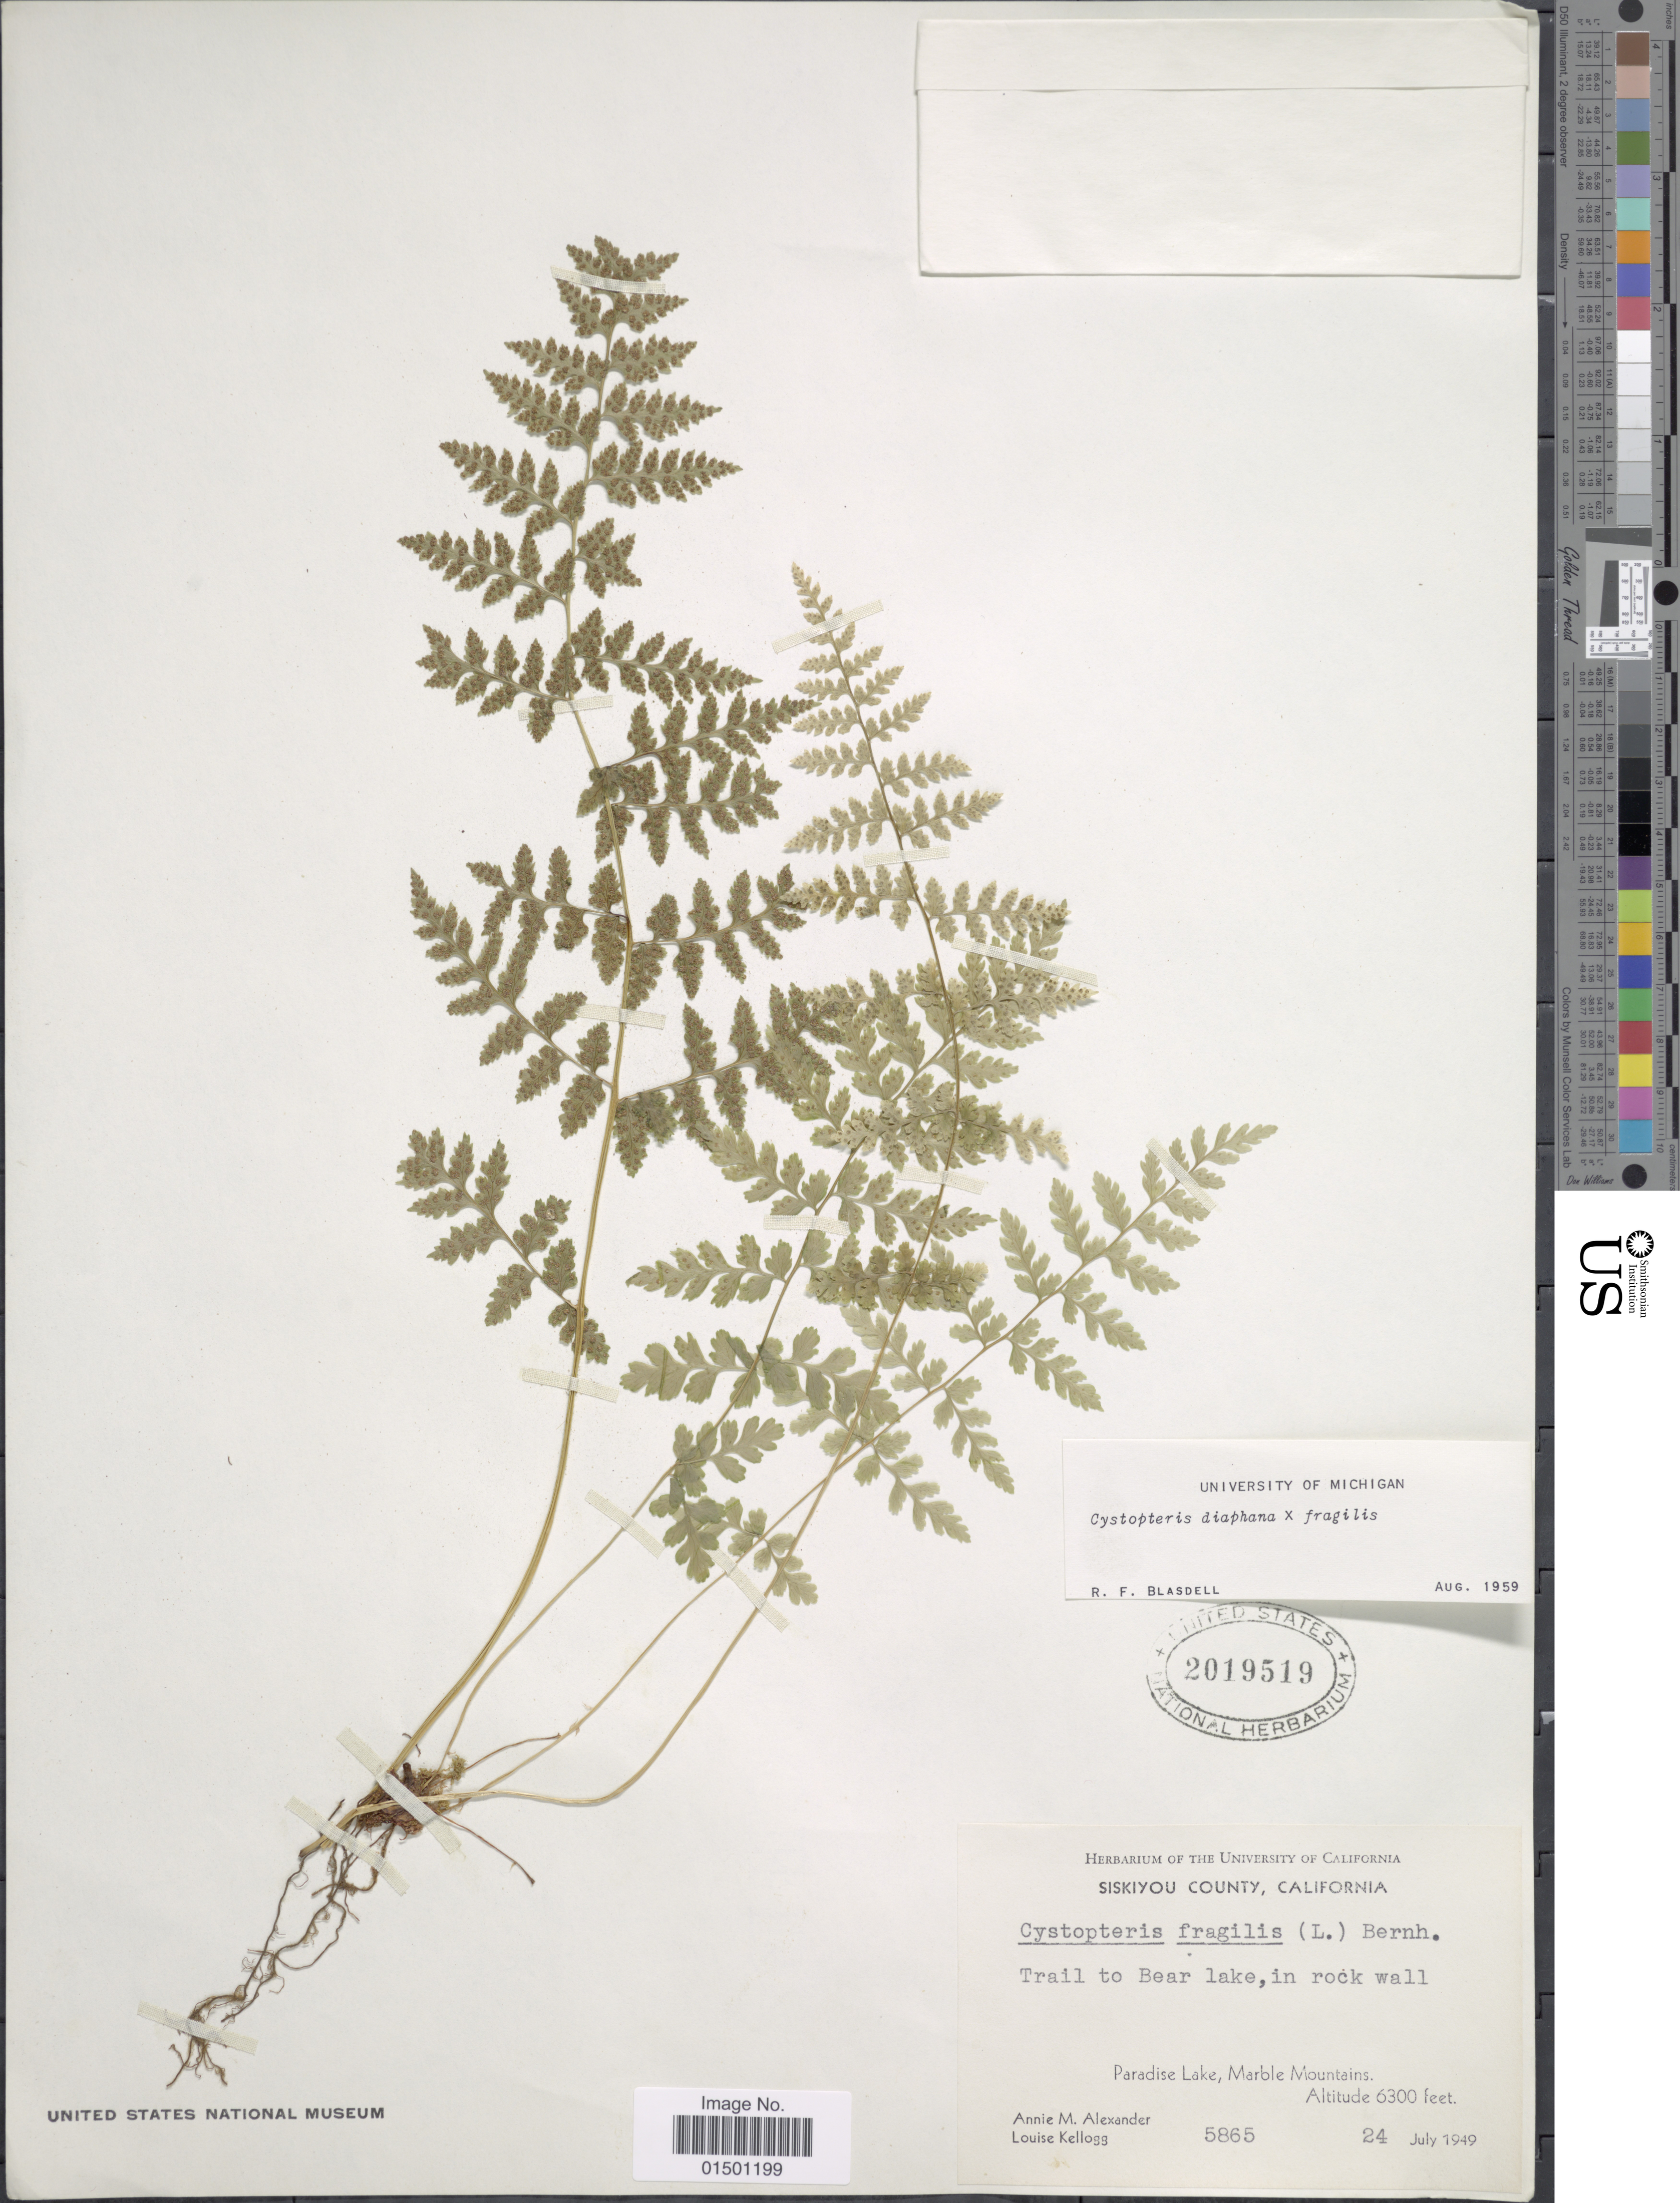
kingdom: Plantae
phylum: Tracheophyta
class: Polypodiopsida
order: Polypodiales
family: Cystopteridaceae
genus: Cystopteris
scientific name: Cystopteris diaphana x C. fragilis (L.) Bernh.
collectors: A. M. Alexander & L. Kellogg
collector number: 5865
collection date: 1949-07-24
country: United States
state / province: California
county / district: Siskiyou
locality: Siskiyou County, trail to Bear lake, Paradise Lake, Marble Mountains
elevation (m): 1920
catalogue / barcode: US 2019519